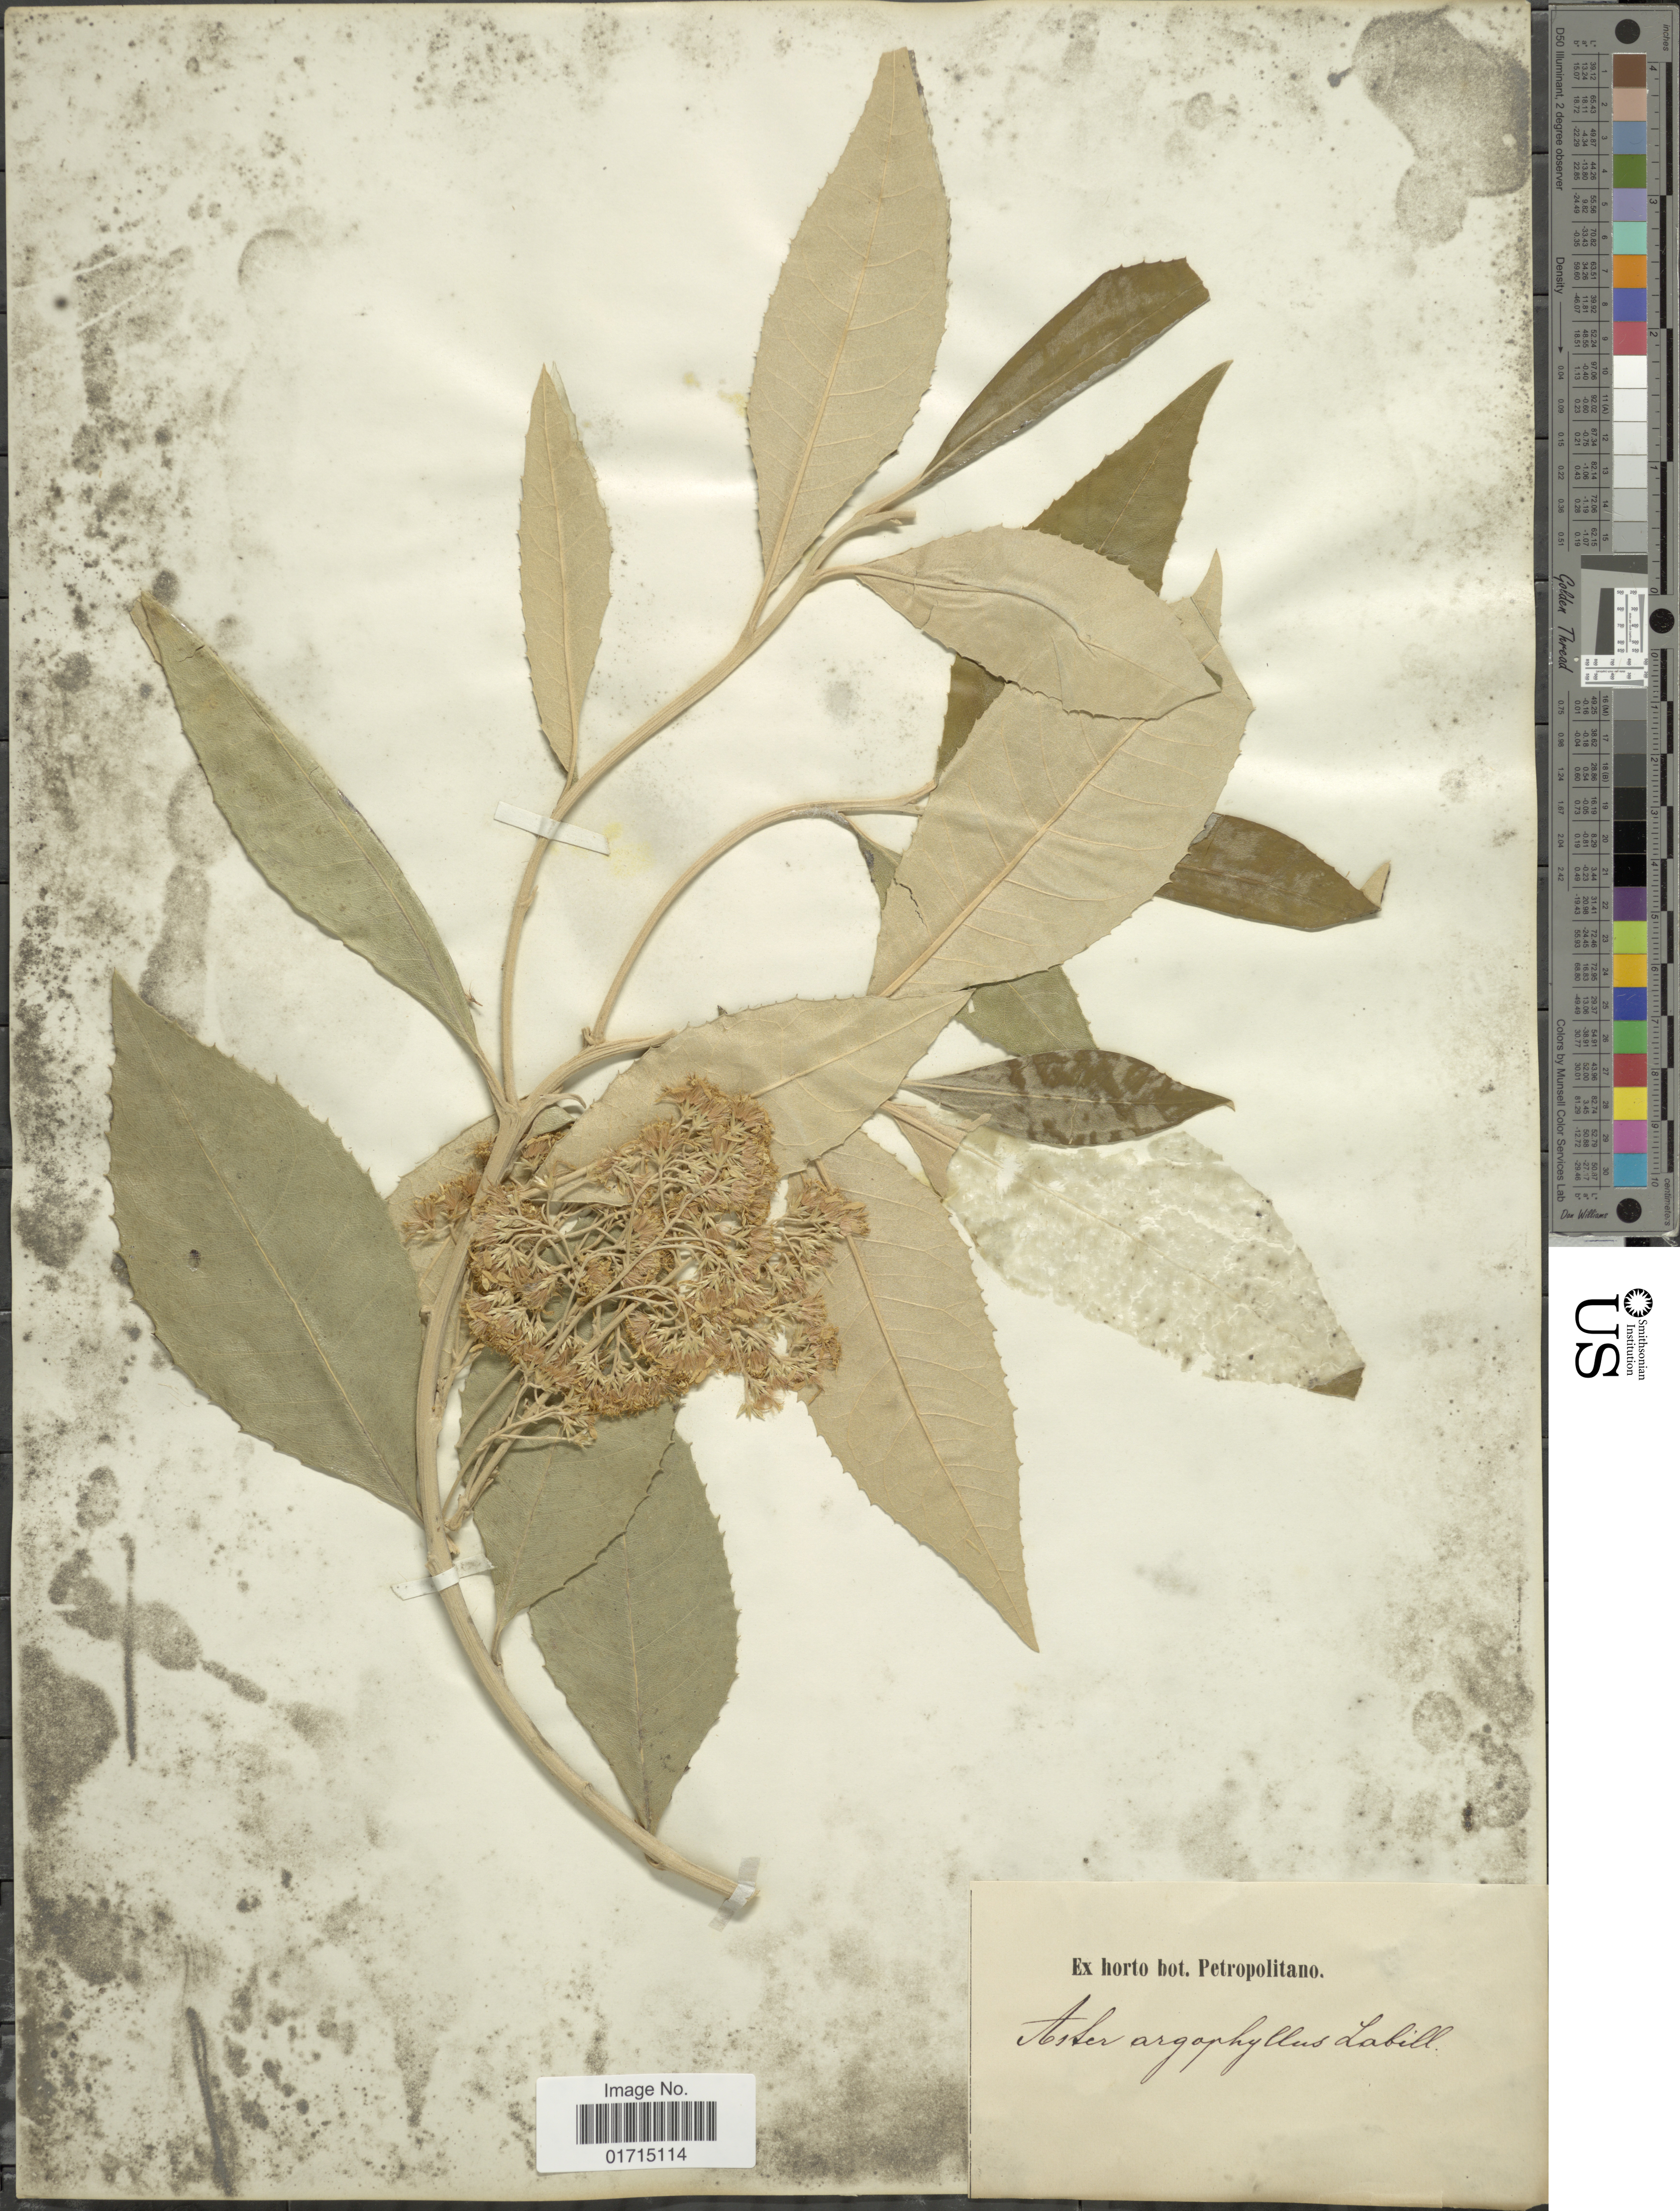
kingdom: Plantae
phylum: Tracheophyta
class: Magnoliopsida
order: Asterales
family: Asteraceae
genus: Olearia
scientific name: Olearia argophylla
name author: (Labill.) F. Muell. ex Benth.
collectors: ex Horto Bot. Petropolitano